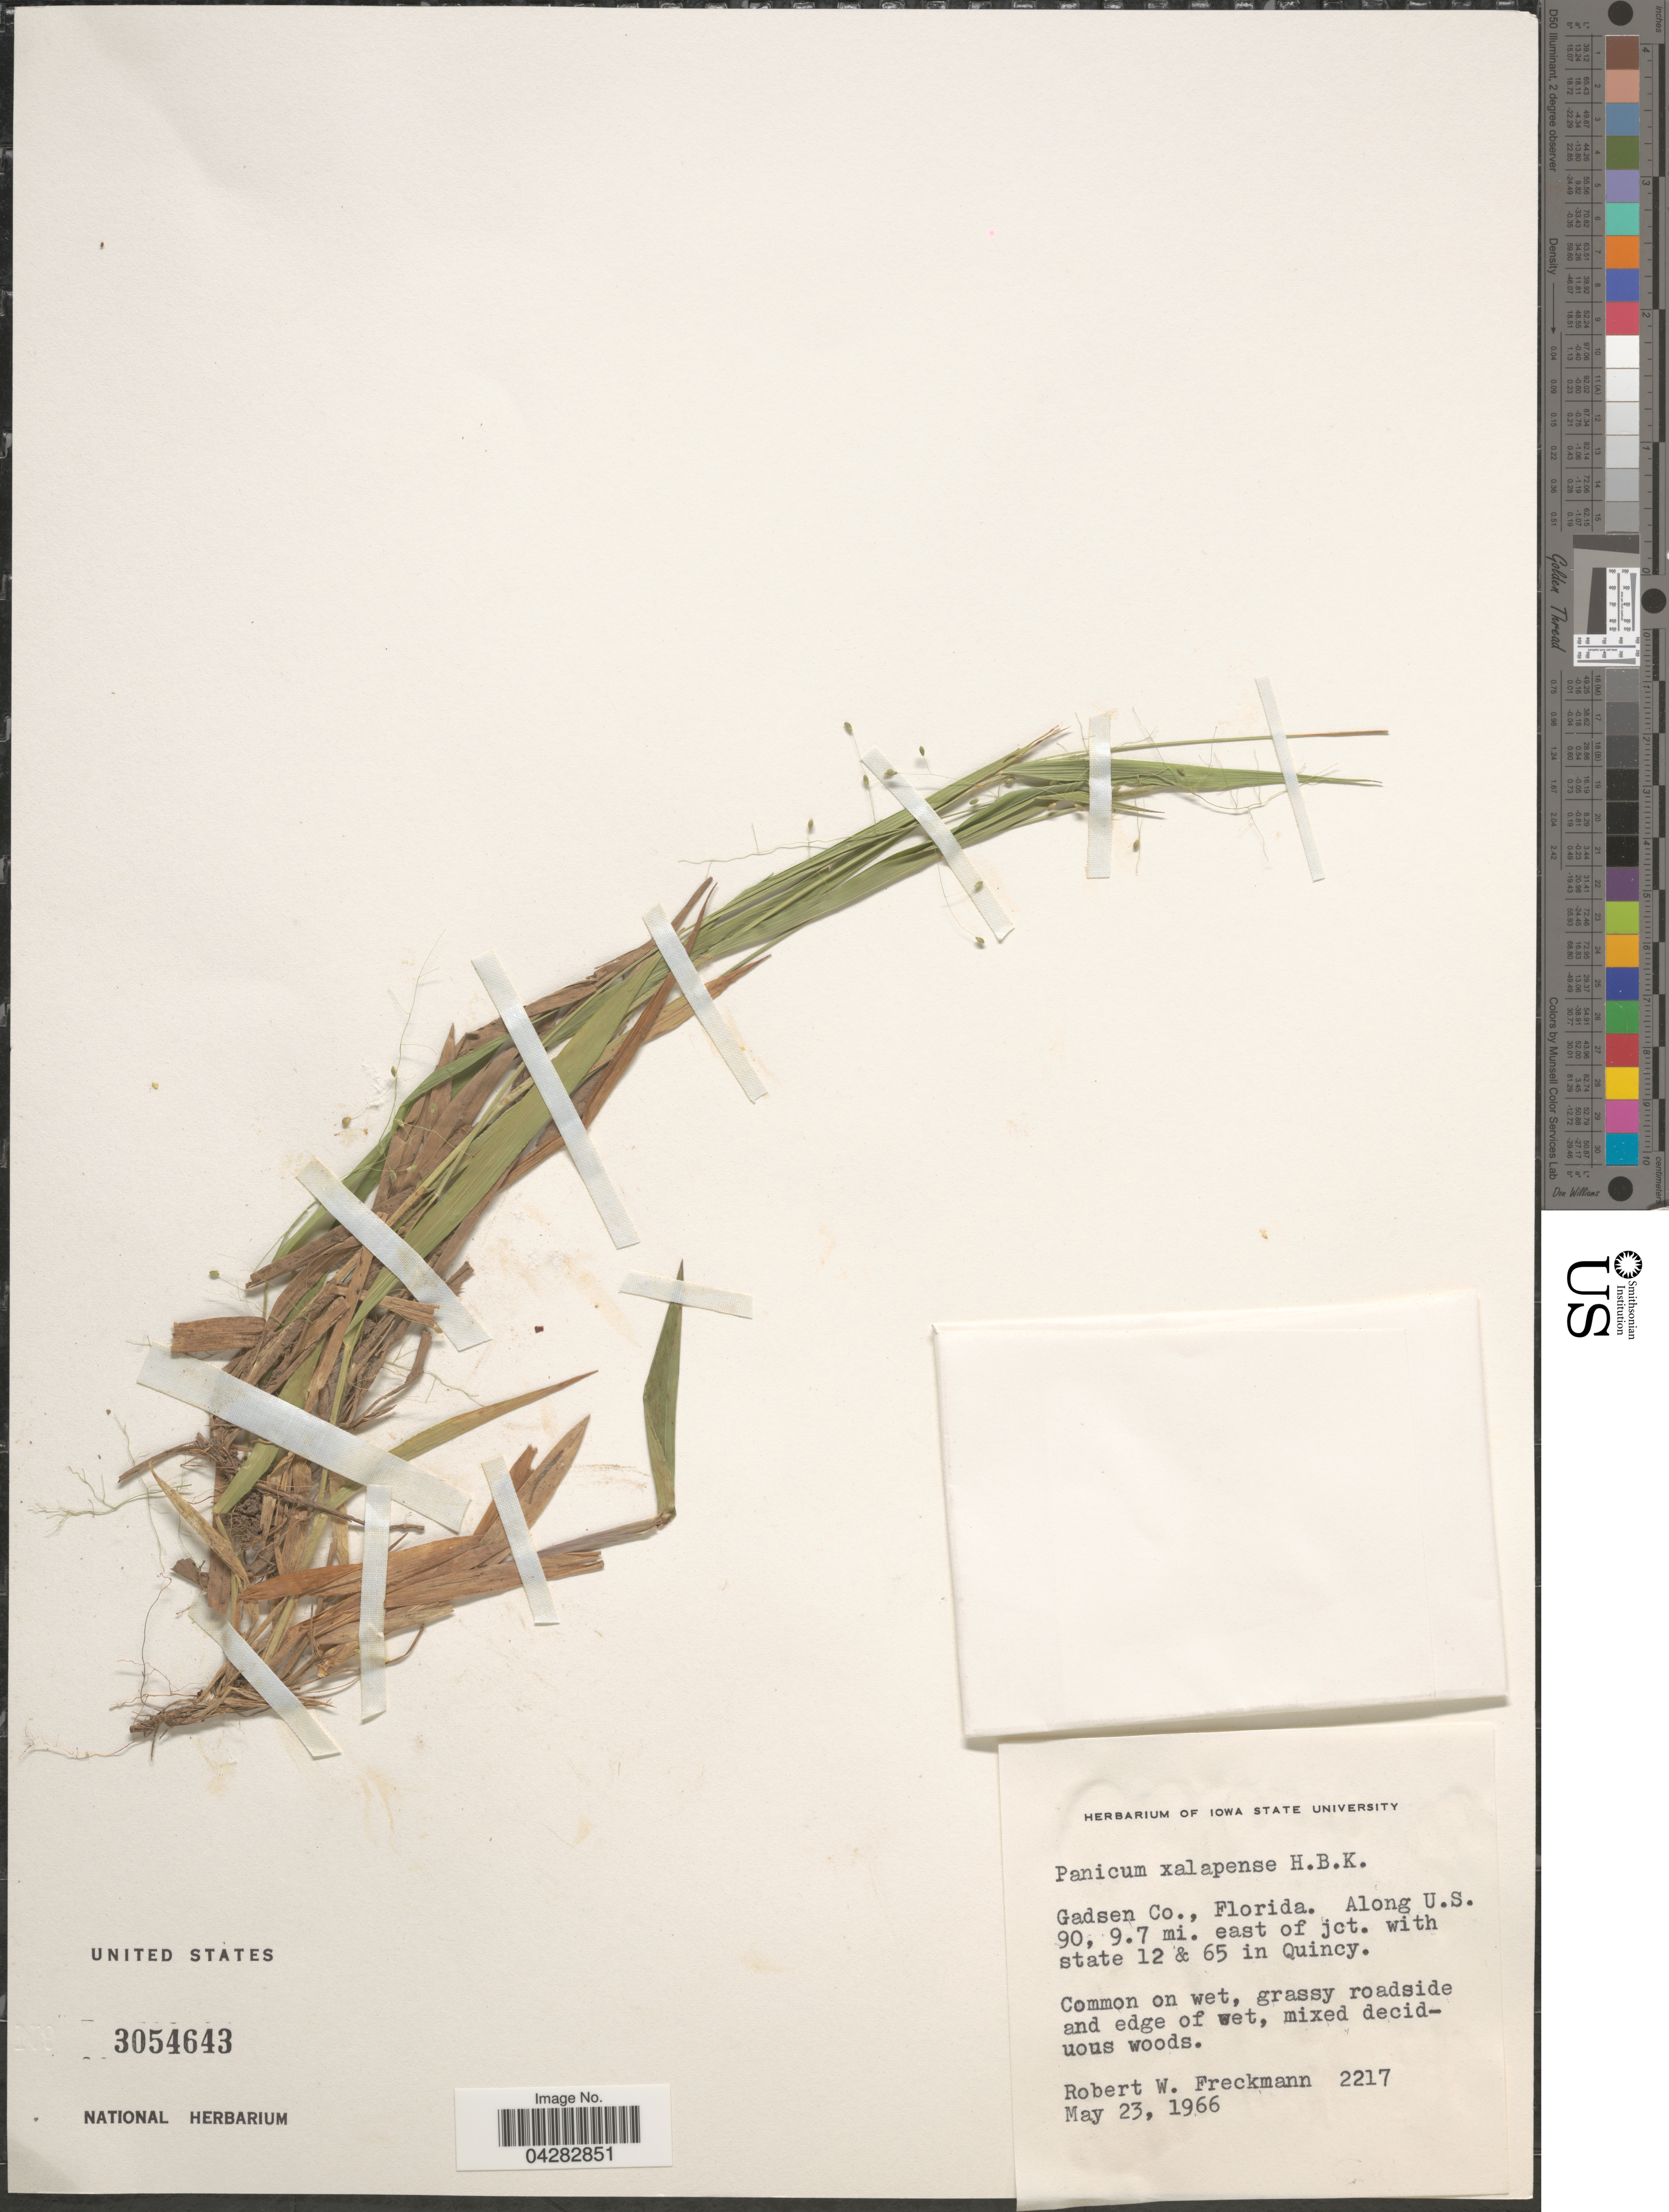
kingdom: Plantae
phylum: Tracheophyta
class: Liliopsida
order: Poales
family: Poaceae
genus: Dichanthelium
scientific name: Dichanthelium laxiflorum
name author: (Lam.) Gould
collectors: R. Freckmann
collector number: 2217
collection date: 1966-05-23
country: United States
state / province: Florida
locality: Gadsen Co. Along U.S. 90, 9.7 mi. east of jct. with state 12 & 65 in Quincy.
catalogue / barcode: US 3054643